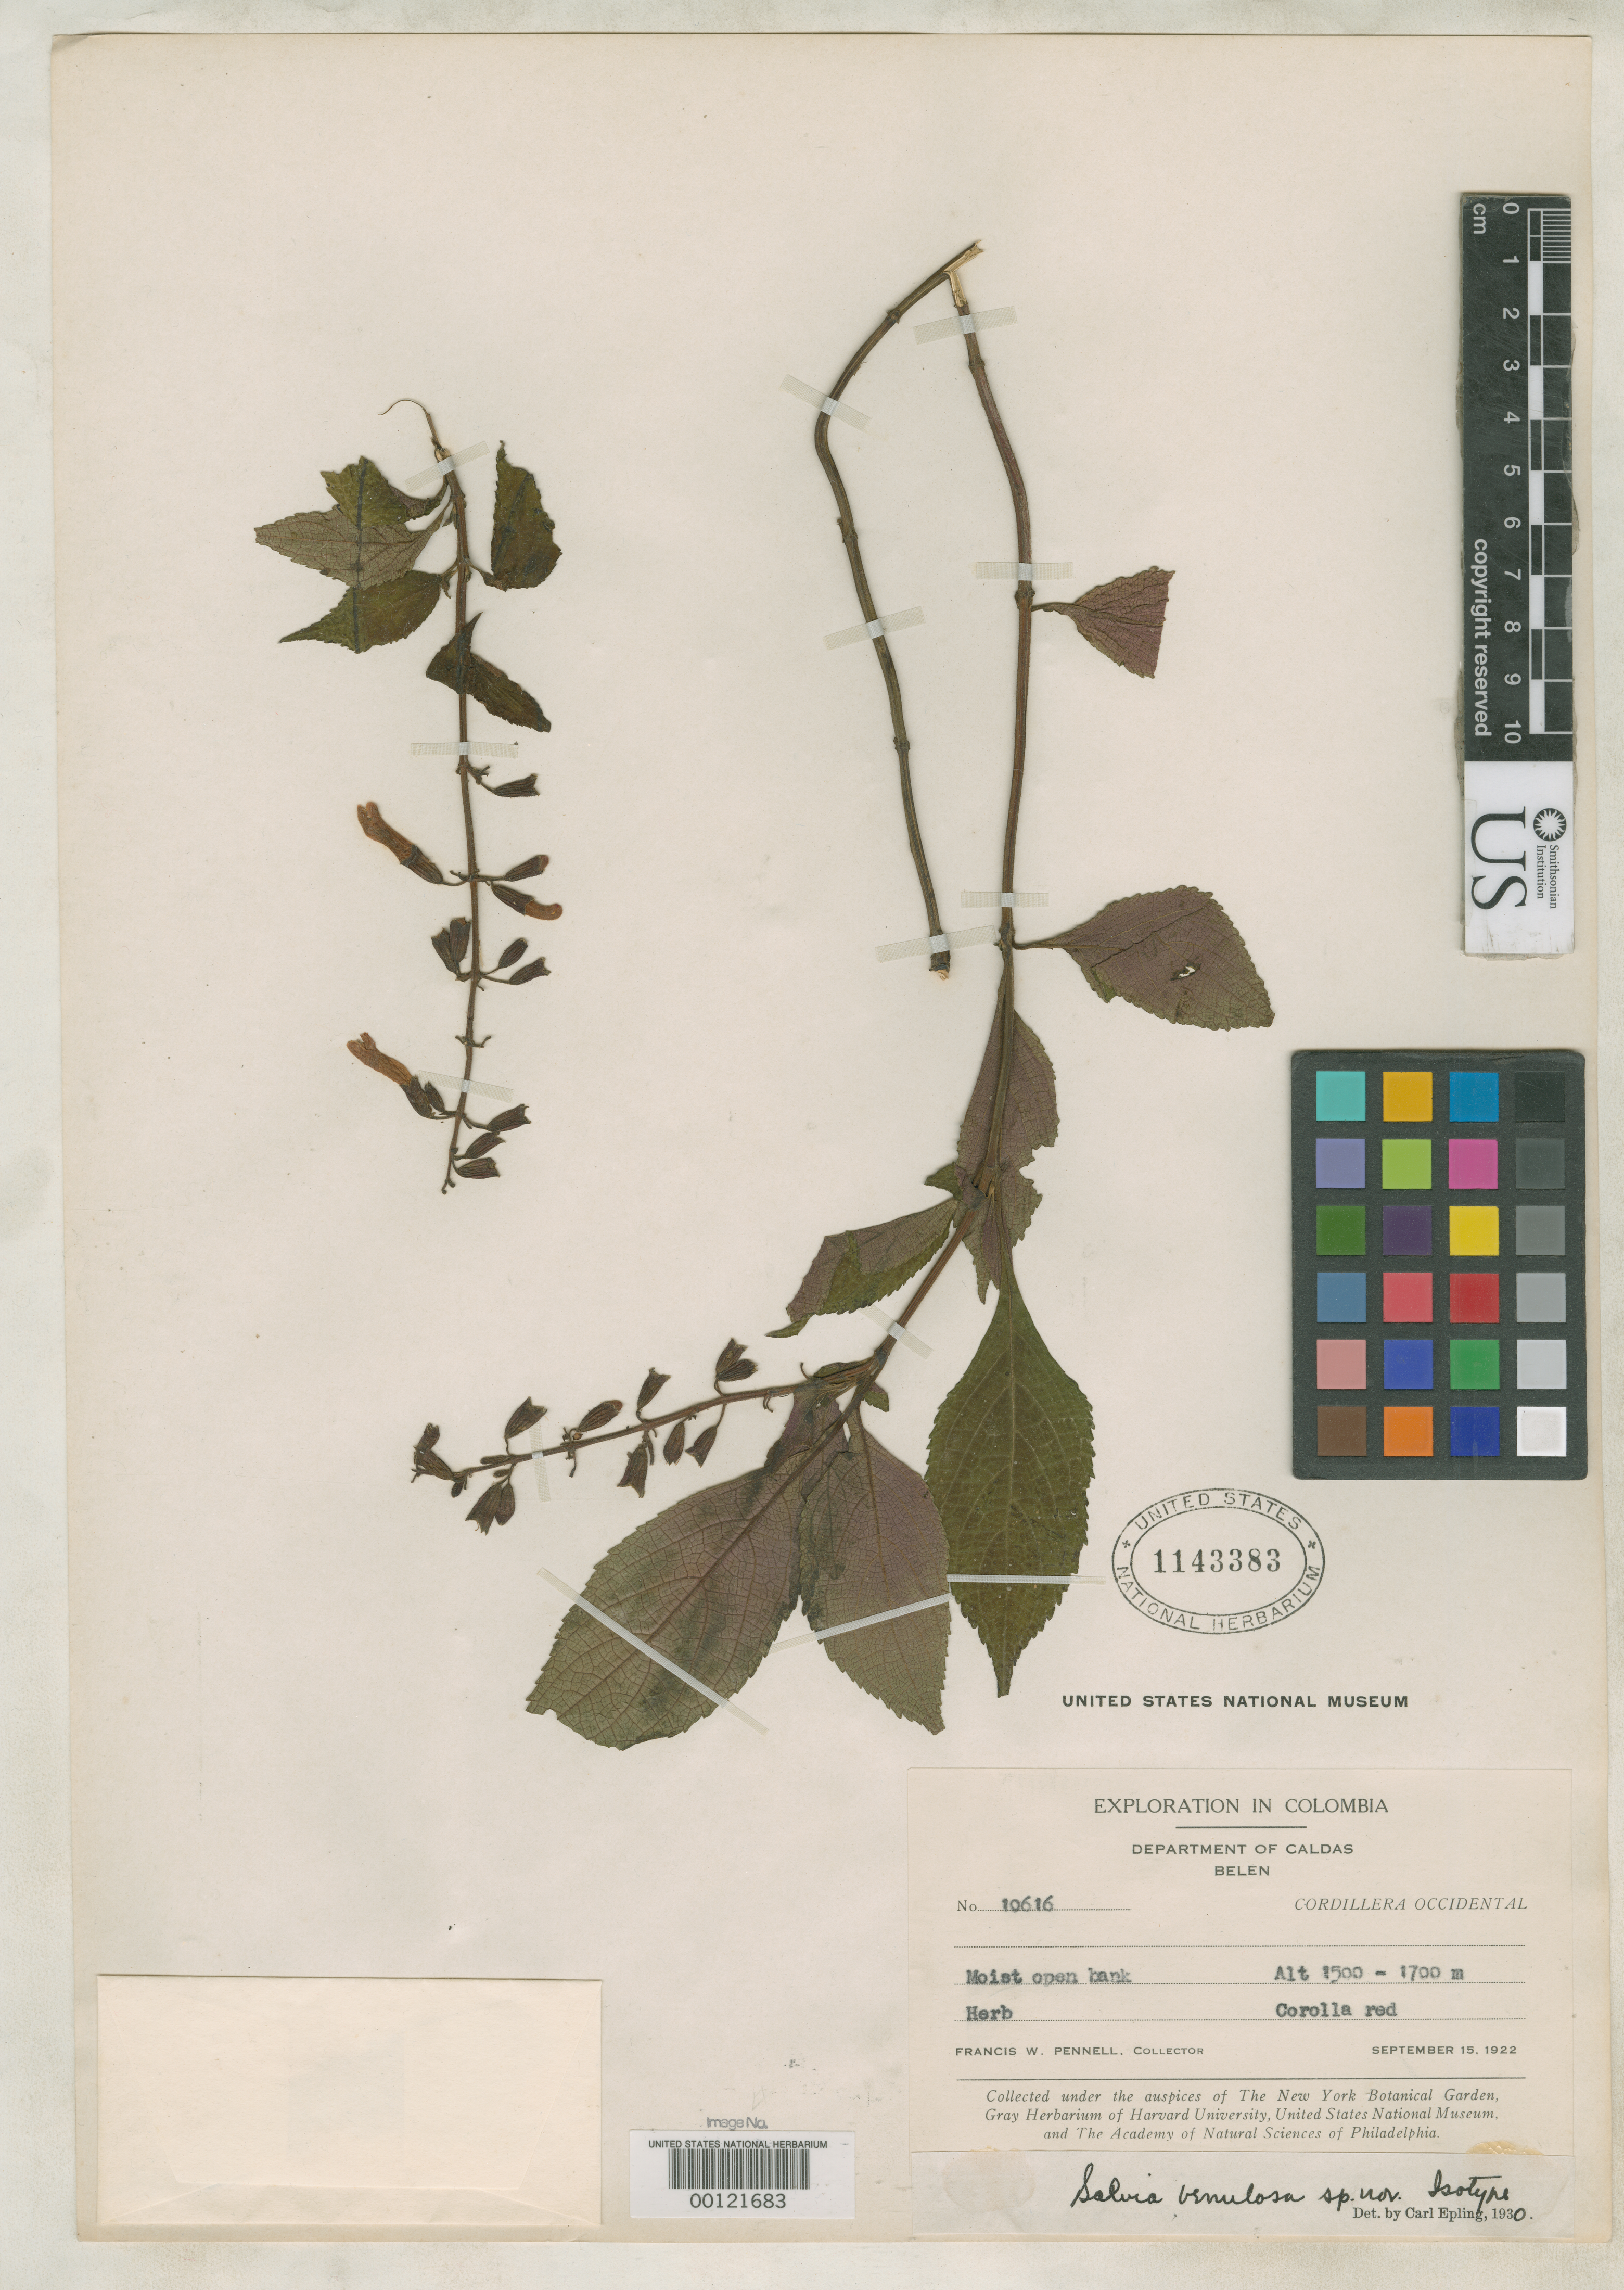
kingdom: Plantae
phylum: Tracheophyta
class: Magnoliopsida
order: Lamiales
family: Lamiaceae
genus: Salvia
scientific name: Salvia venulosa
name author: Epling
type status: Isotype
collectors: F. W. Pennell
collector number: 10616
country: Colombia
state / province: Caldas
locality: Belem.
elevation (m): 1500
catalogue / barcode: US 1143383